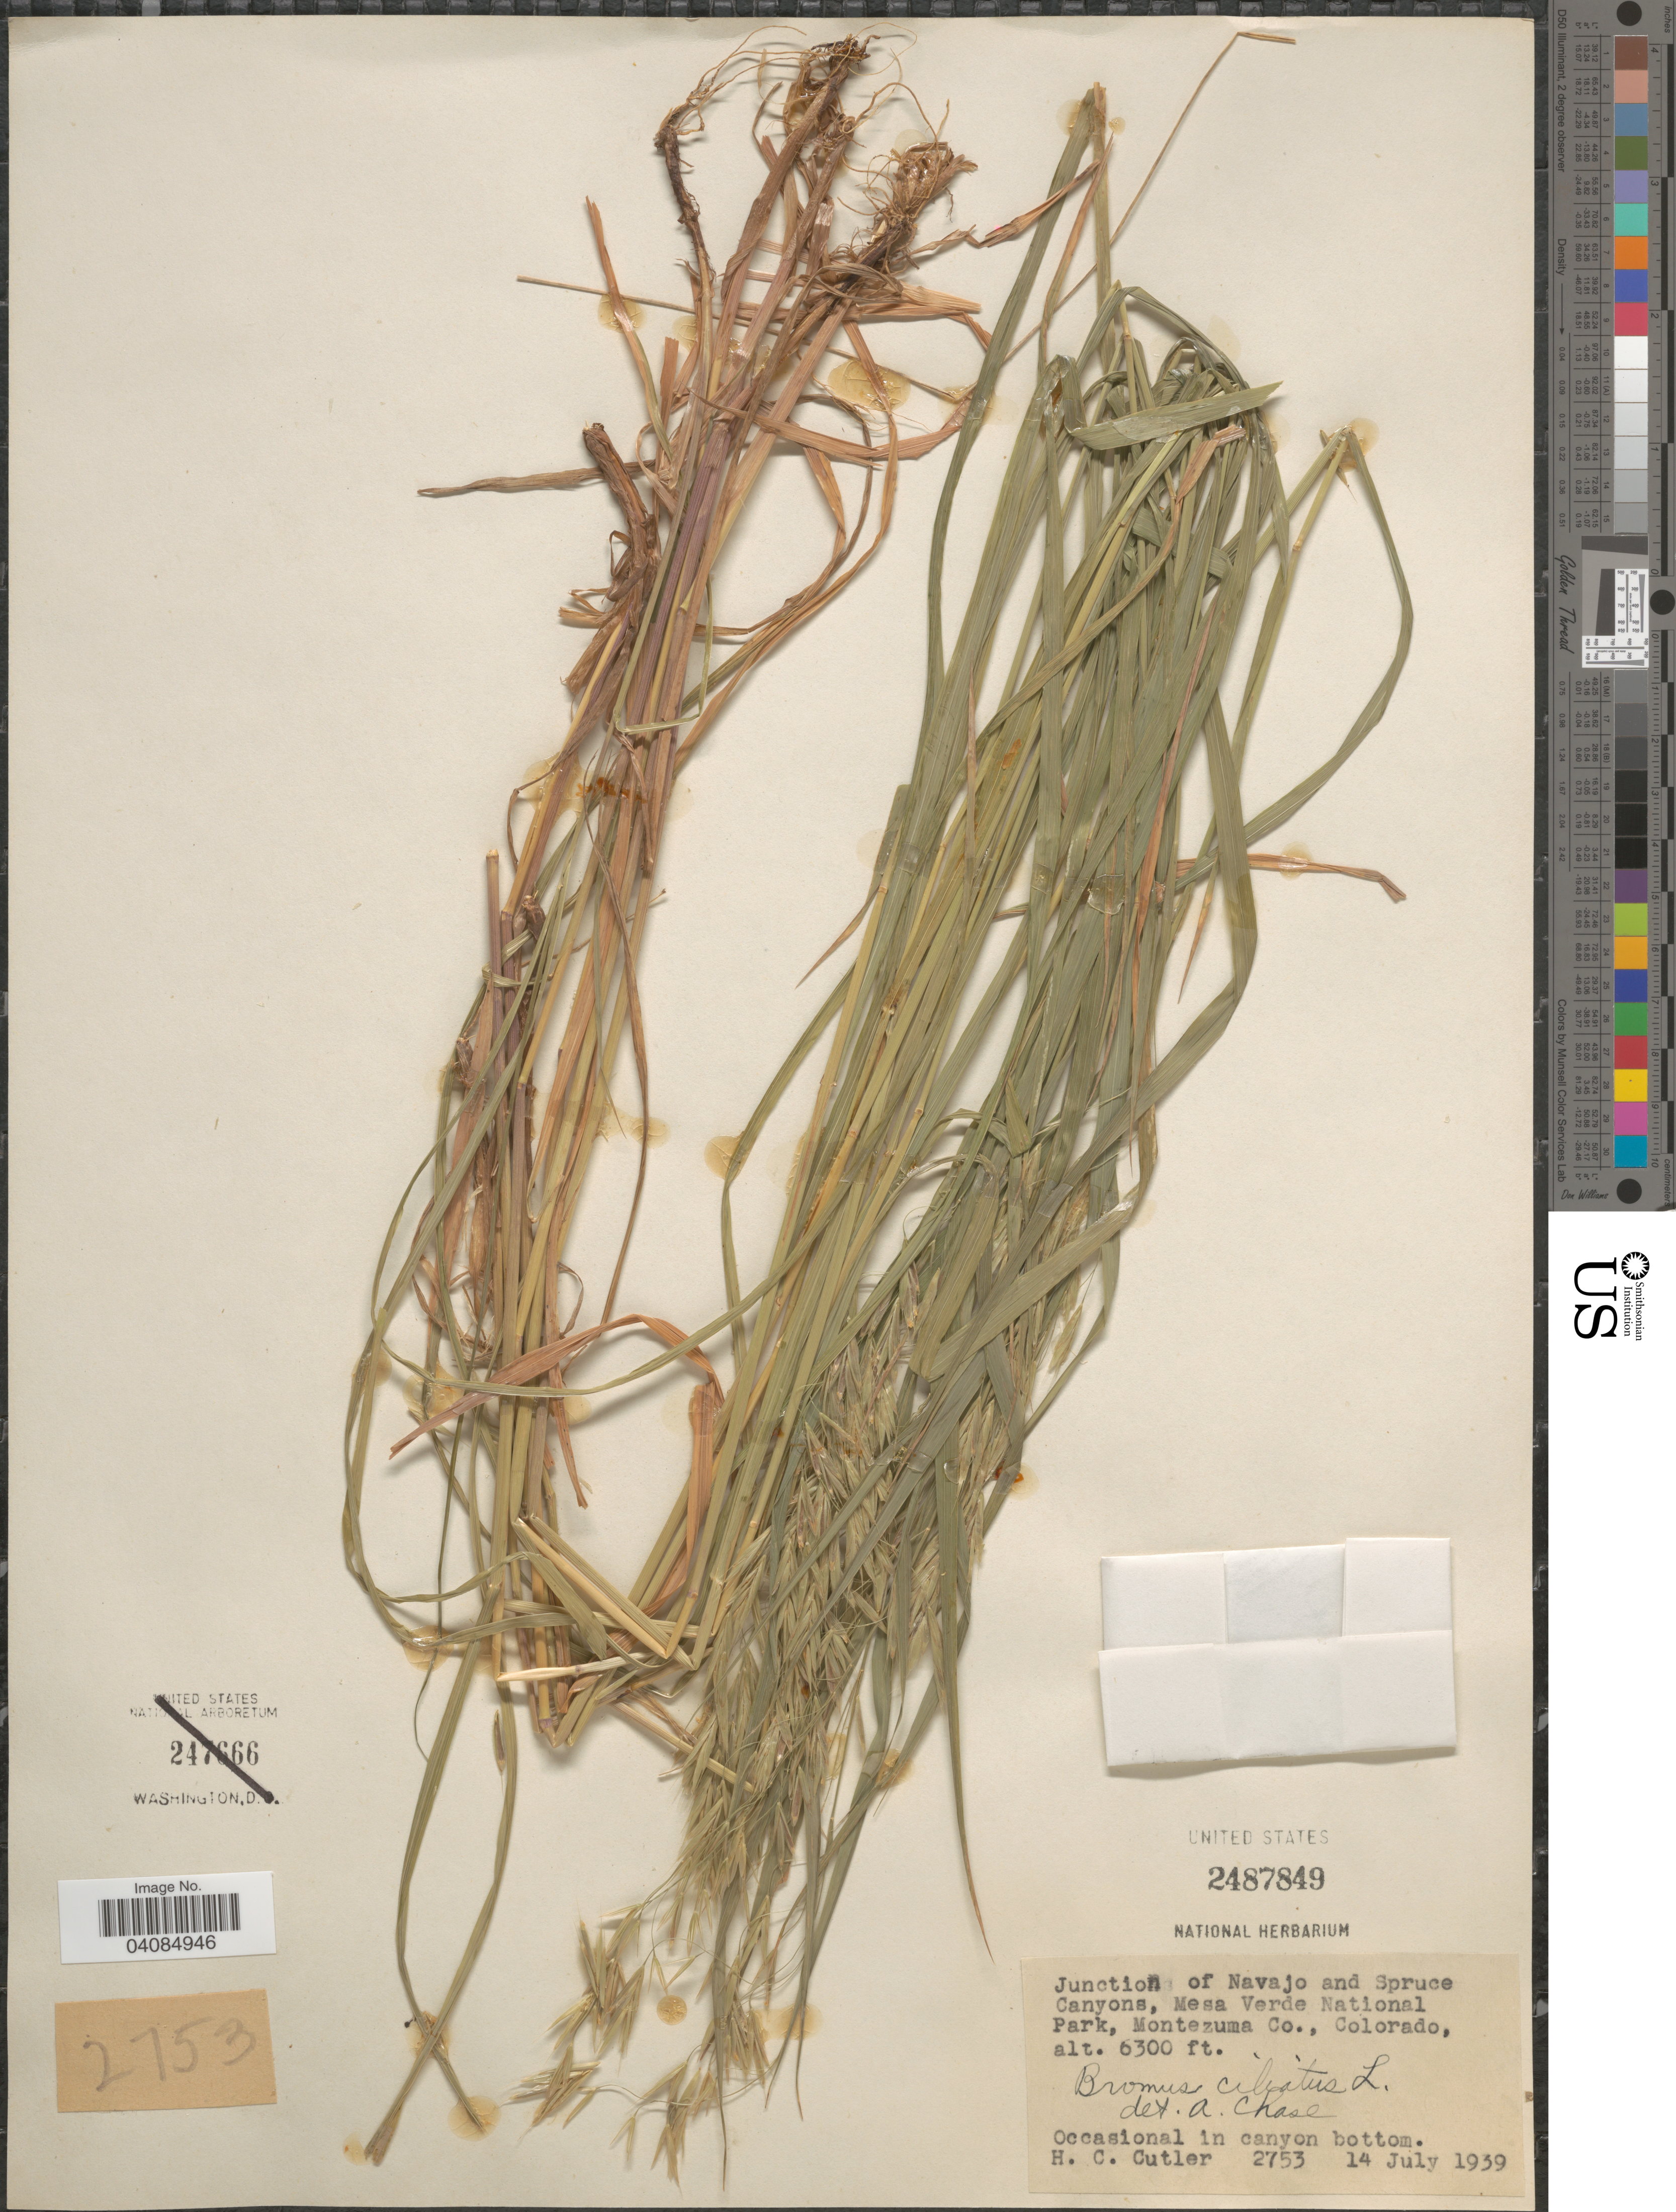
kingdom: Plantae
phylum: Tracheophyta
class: Liliopsida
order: Poales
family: Poaceae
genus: Bromus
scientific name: Bromus racemosus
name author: L.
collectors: H. C. Cutler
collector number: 2753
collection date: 1939-07-14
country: United States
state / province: Colorado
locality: Junction of Navajo and Spruce Canyons, Mesa Verde National Park, Montezuma Co. Occasional in canyon bottom.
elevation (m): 1920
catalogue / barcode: US 2487849